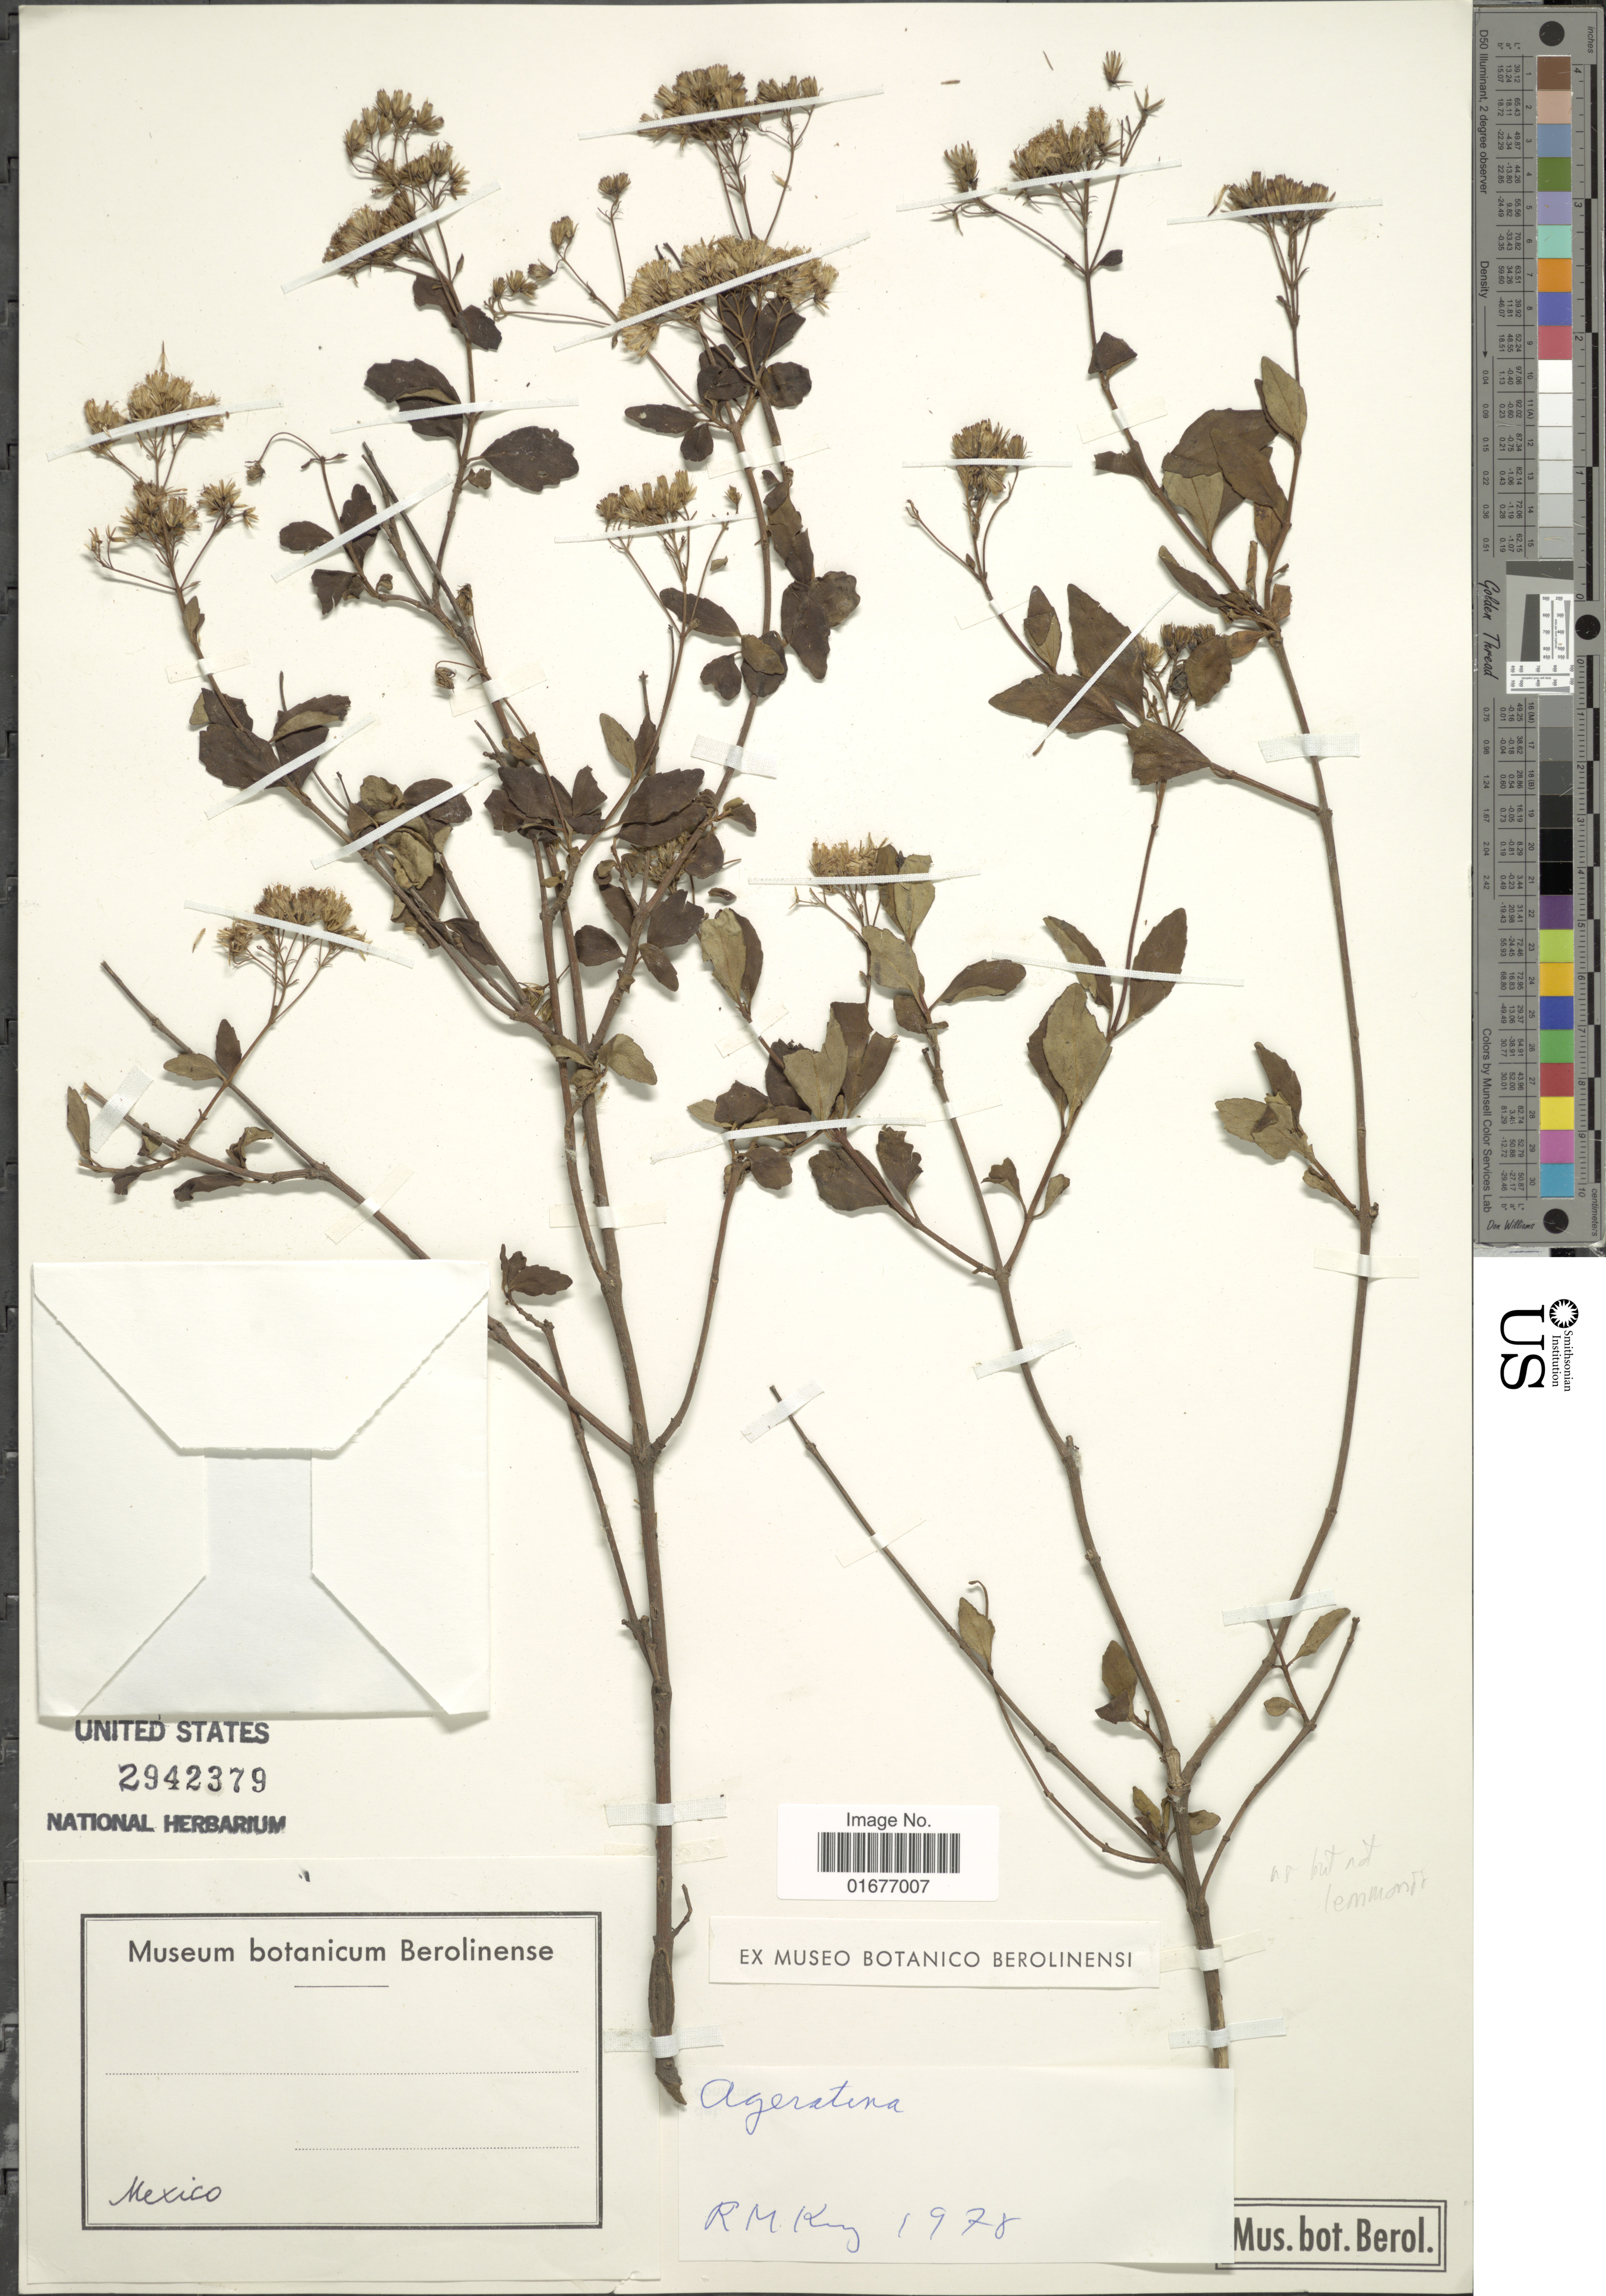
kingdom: Plantae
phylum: Tracheophyta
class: Magnoliopsida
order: Asterales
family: Asteraceae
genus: Ageratina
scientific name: Ageratina sp.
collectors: R. M. King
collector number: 1978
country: Mexico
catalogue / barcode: US 2942379